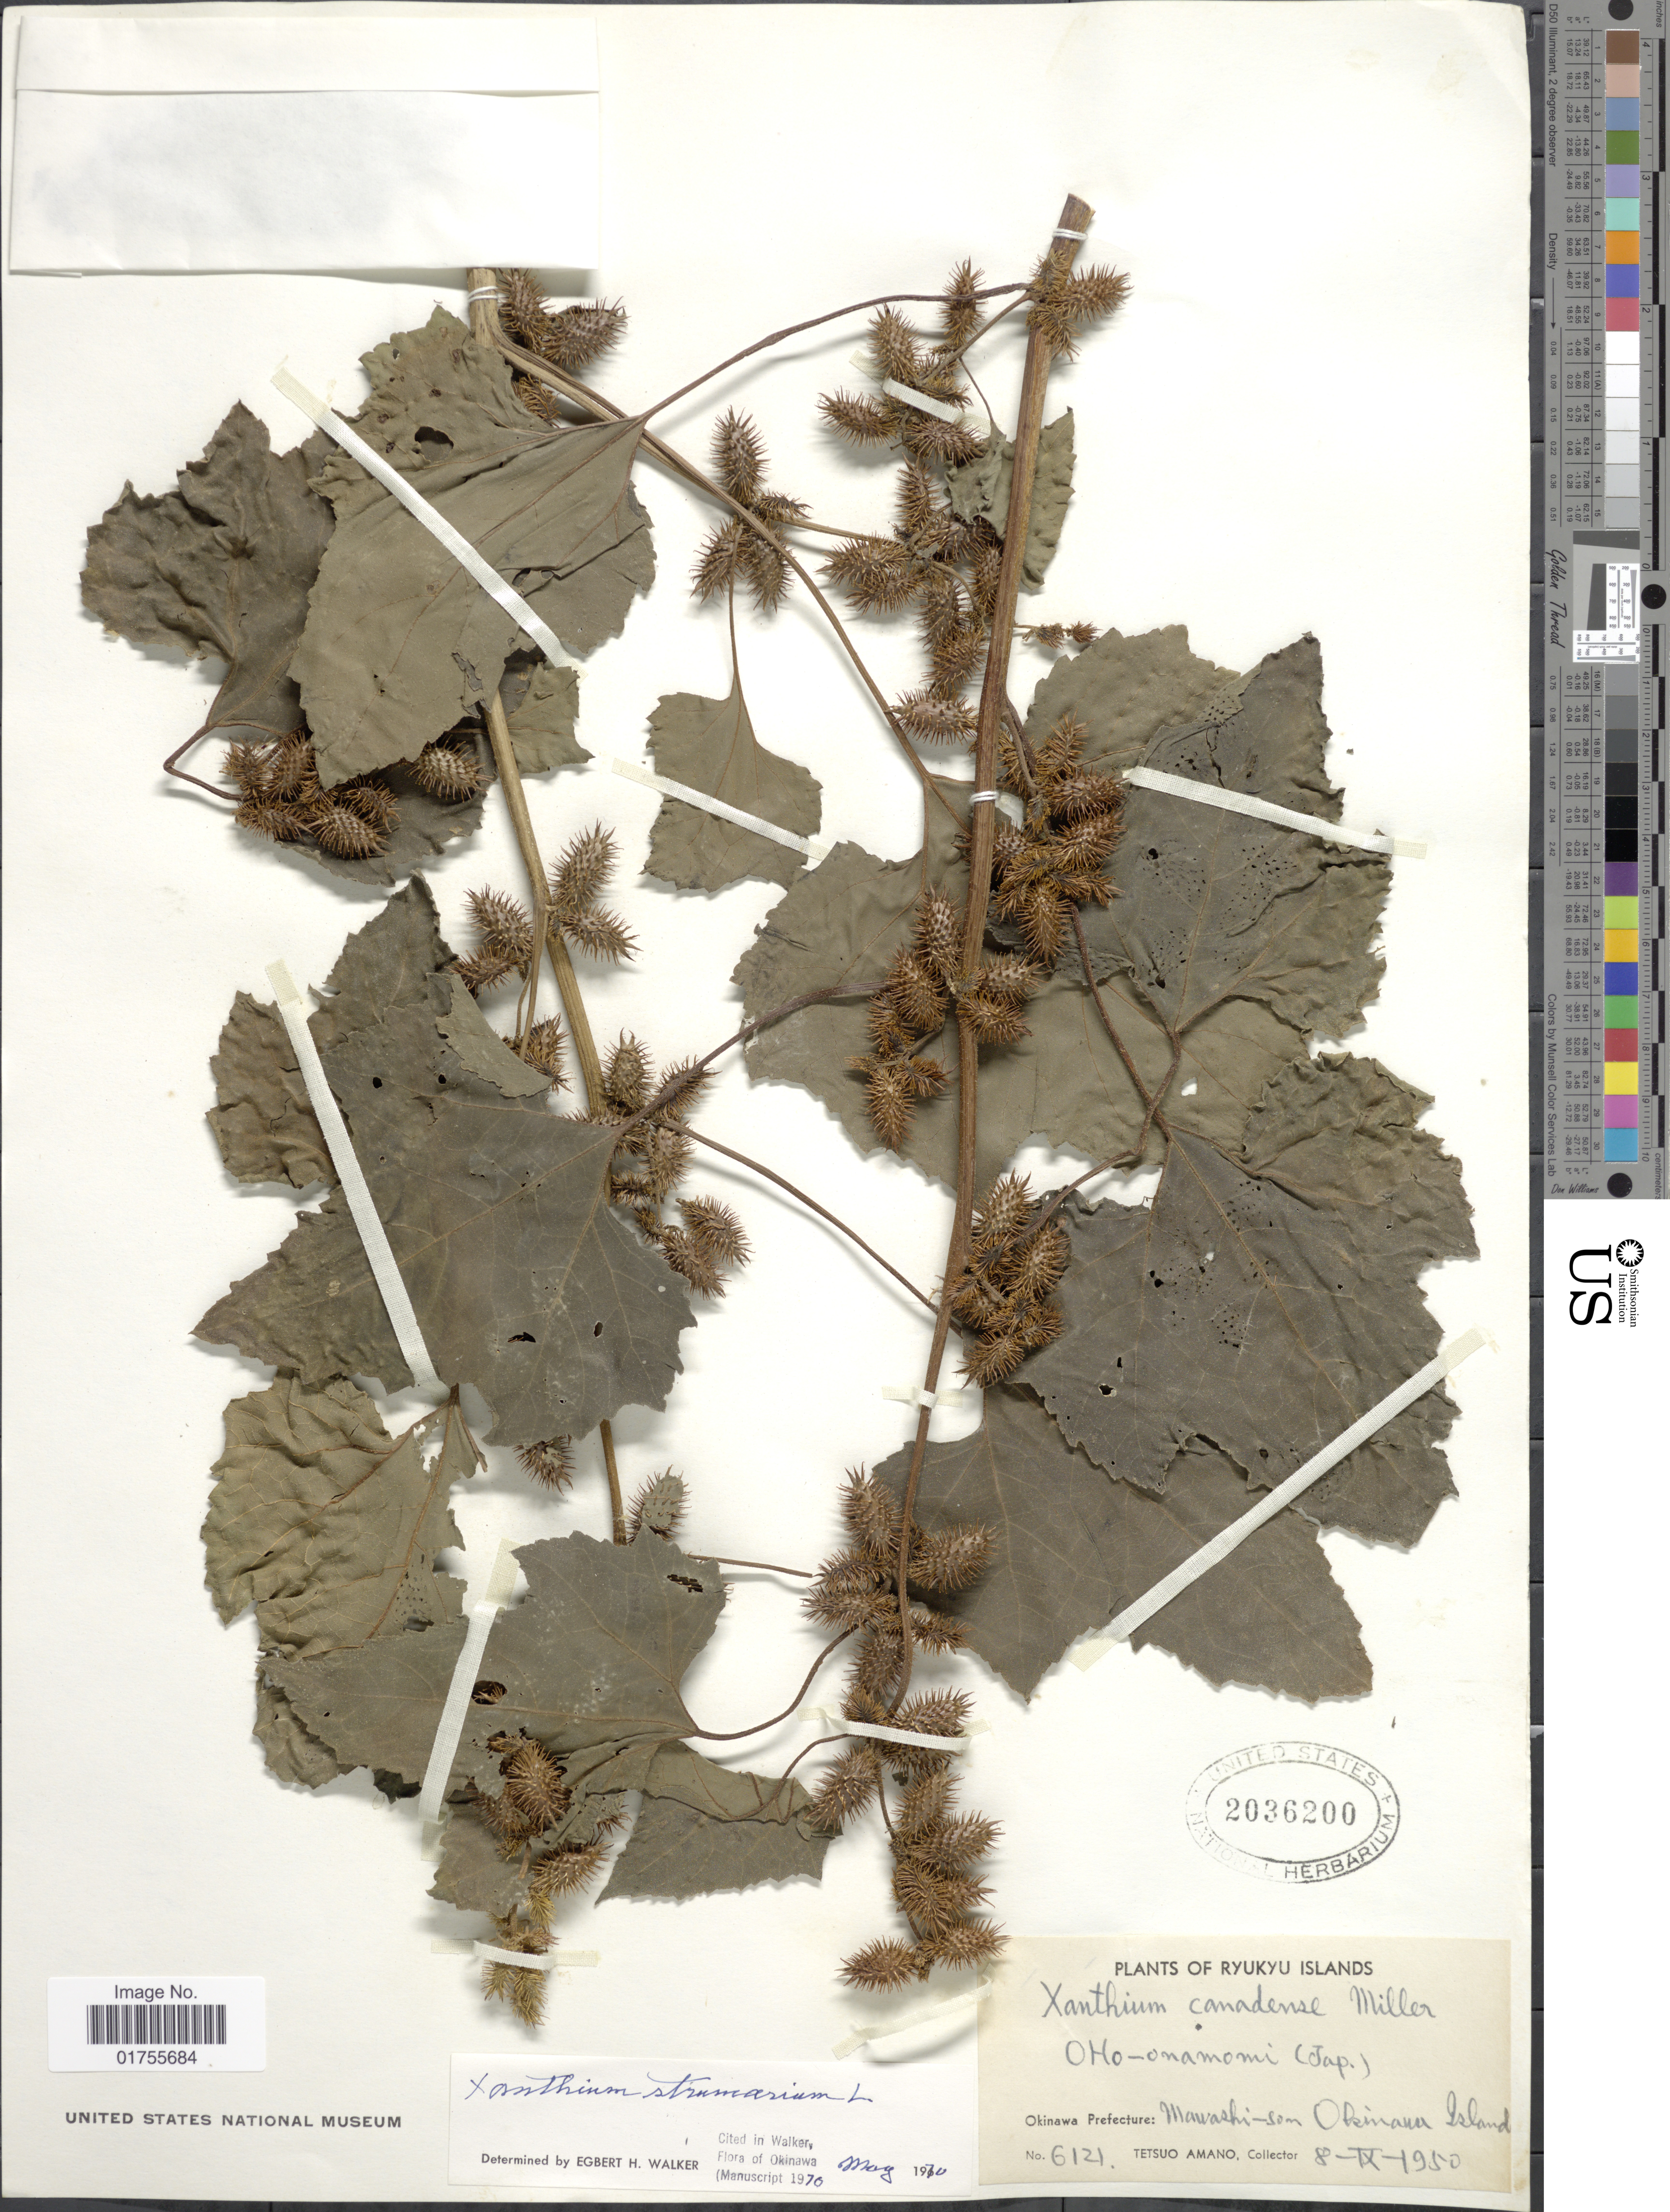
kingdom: Plantae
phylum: Tracheophyta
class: Magnoliopsida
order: Asterales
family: Asteraceae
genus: Xanthium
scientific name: Xanthium strumarium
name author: L.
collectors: T. Amano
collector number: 6121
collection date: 1950-09-08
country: Japan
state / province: Okinawa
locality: Ryukyu Island, Okinawa Prefecture: Mawashi-som Okinawa Island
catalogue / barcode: US 2036200